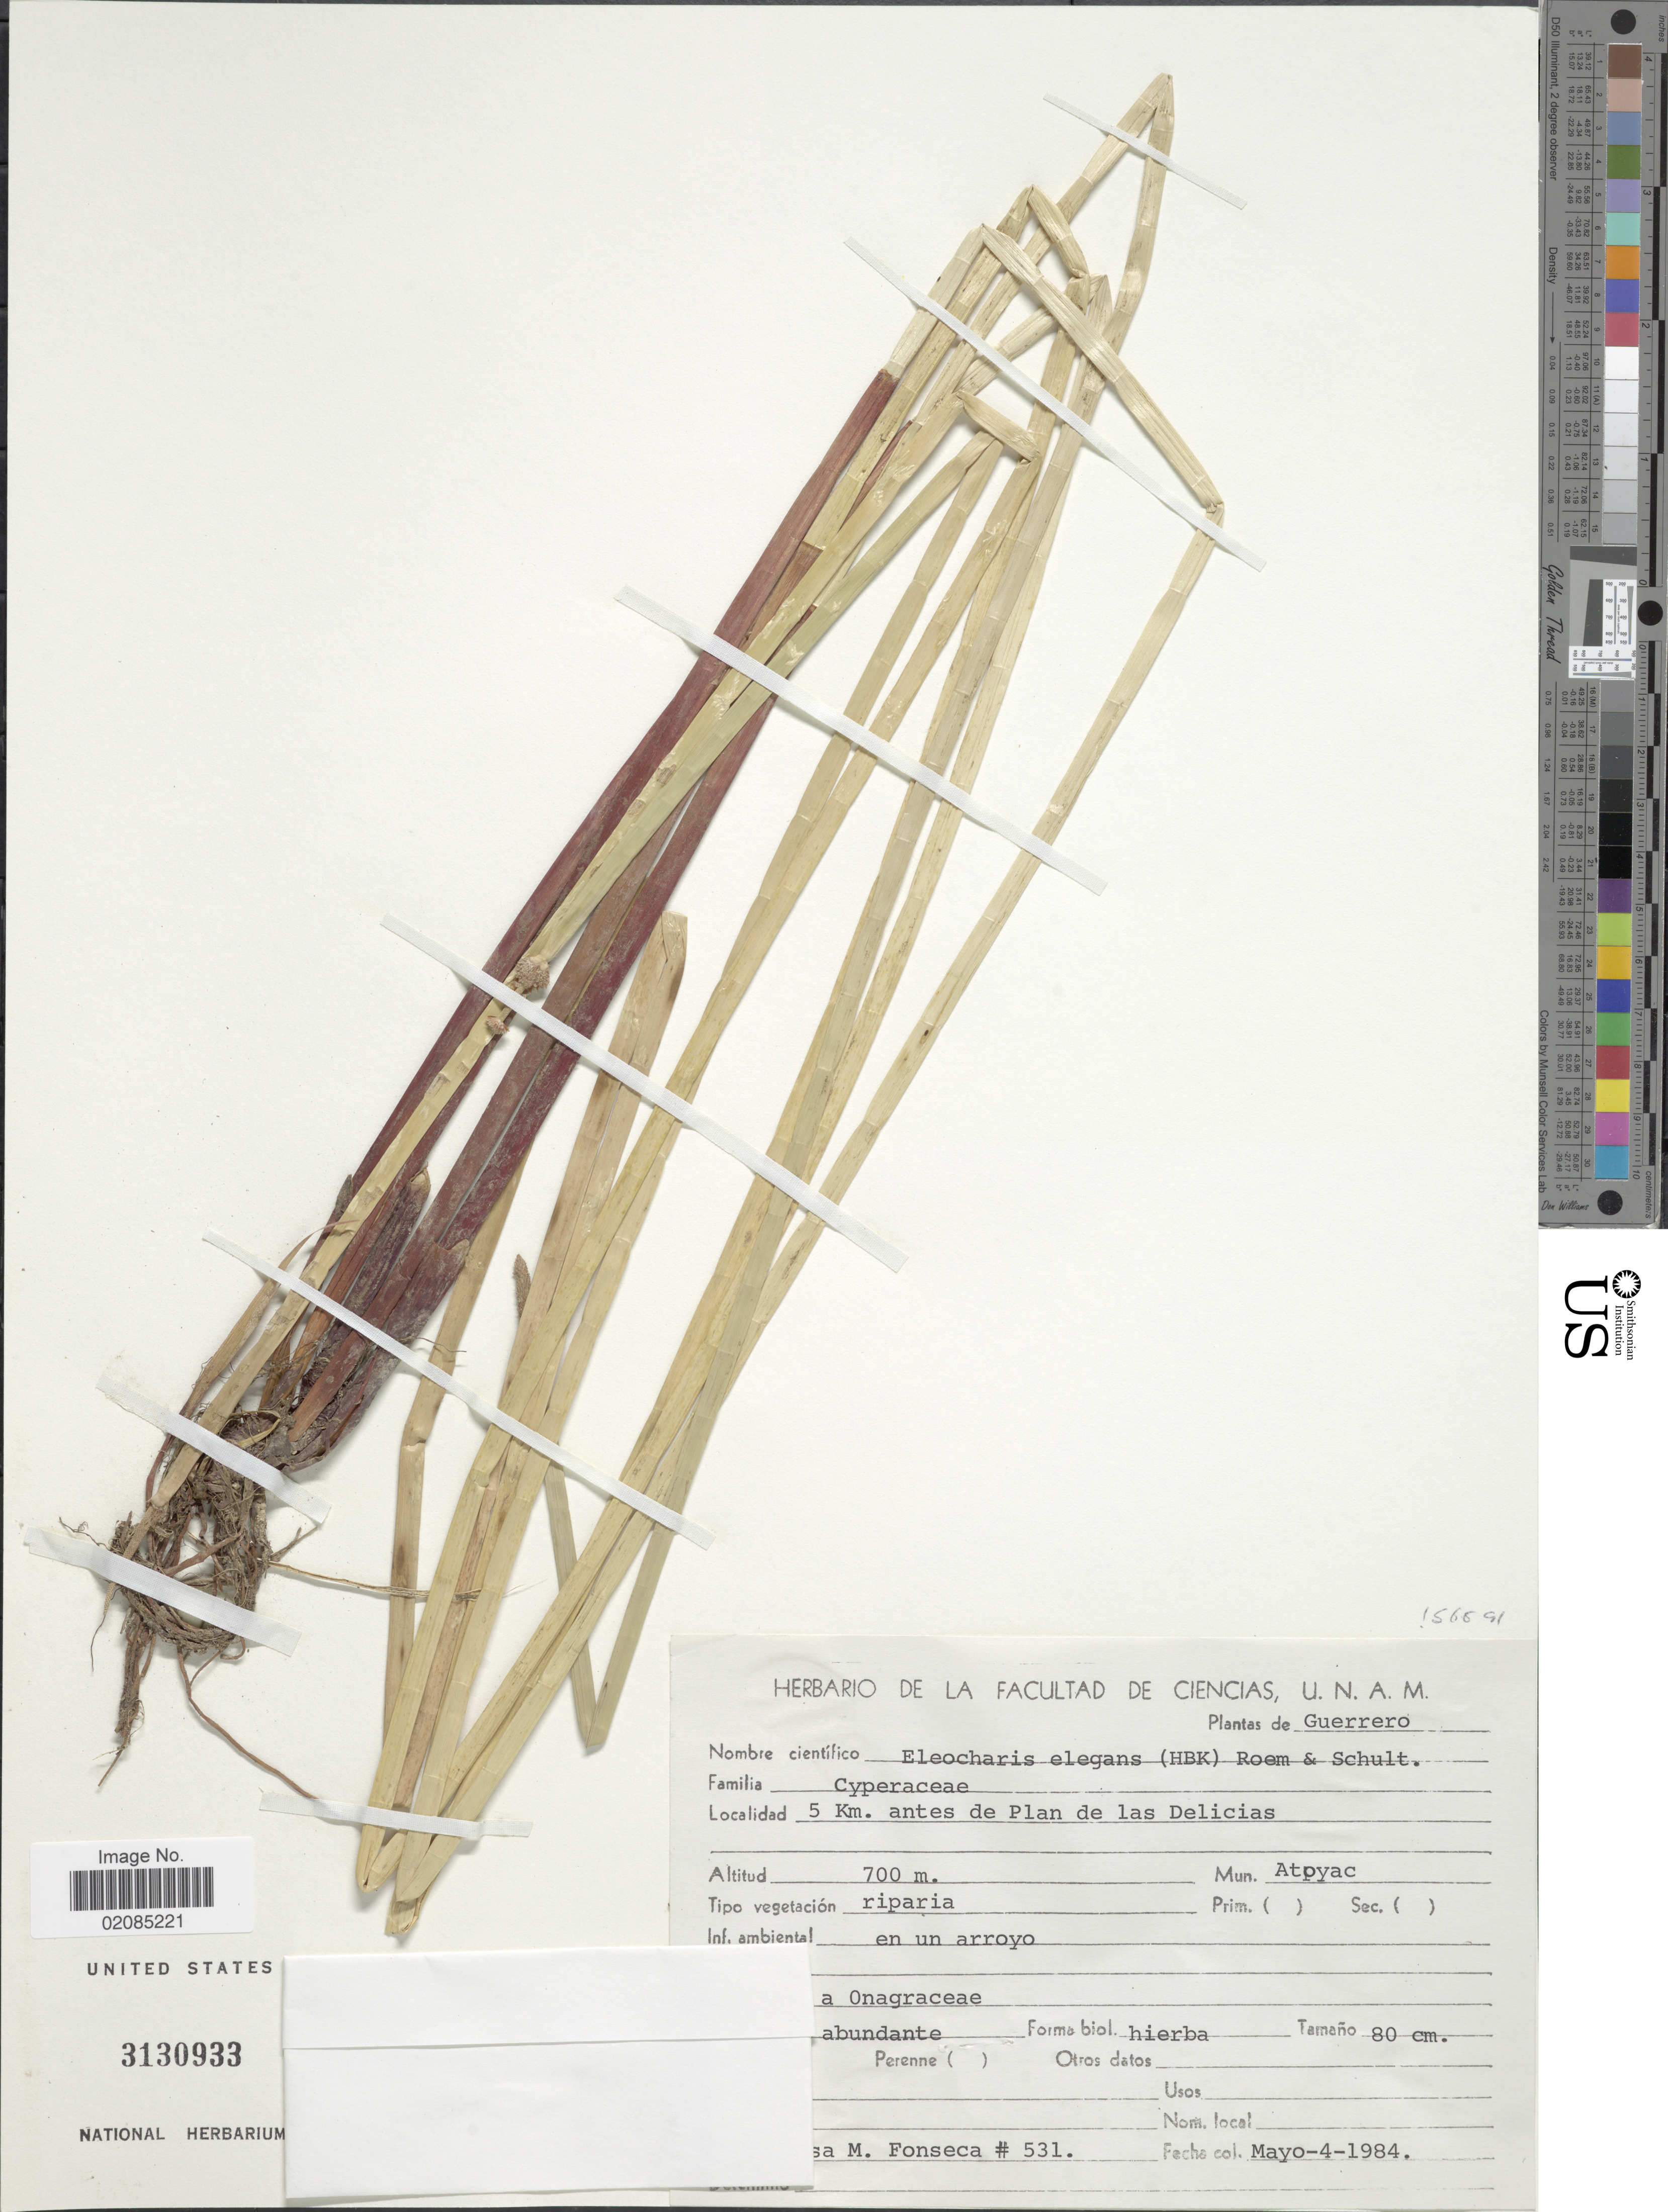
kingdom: Plantae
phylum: Tracheophyta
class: Liliopsida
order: Poales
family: Cyperaceae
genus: Eleocharis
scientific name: Eleocharis elegans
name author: (Kunth) Roem. & Schult.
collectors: R. M. Fonseca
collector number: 531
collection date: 1984-05-04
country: Mexico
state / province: Guerrero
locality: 5 Km. antes de Plan de las Delicias. Mun. Atoyac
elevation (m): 700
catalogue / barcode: US 3130933